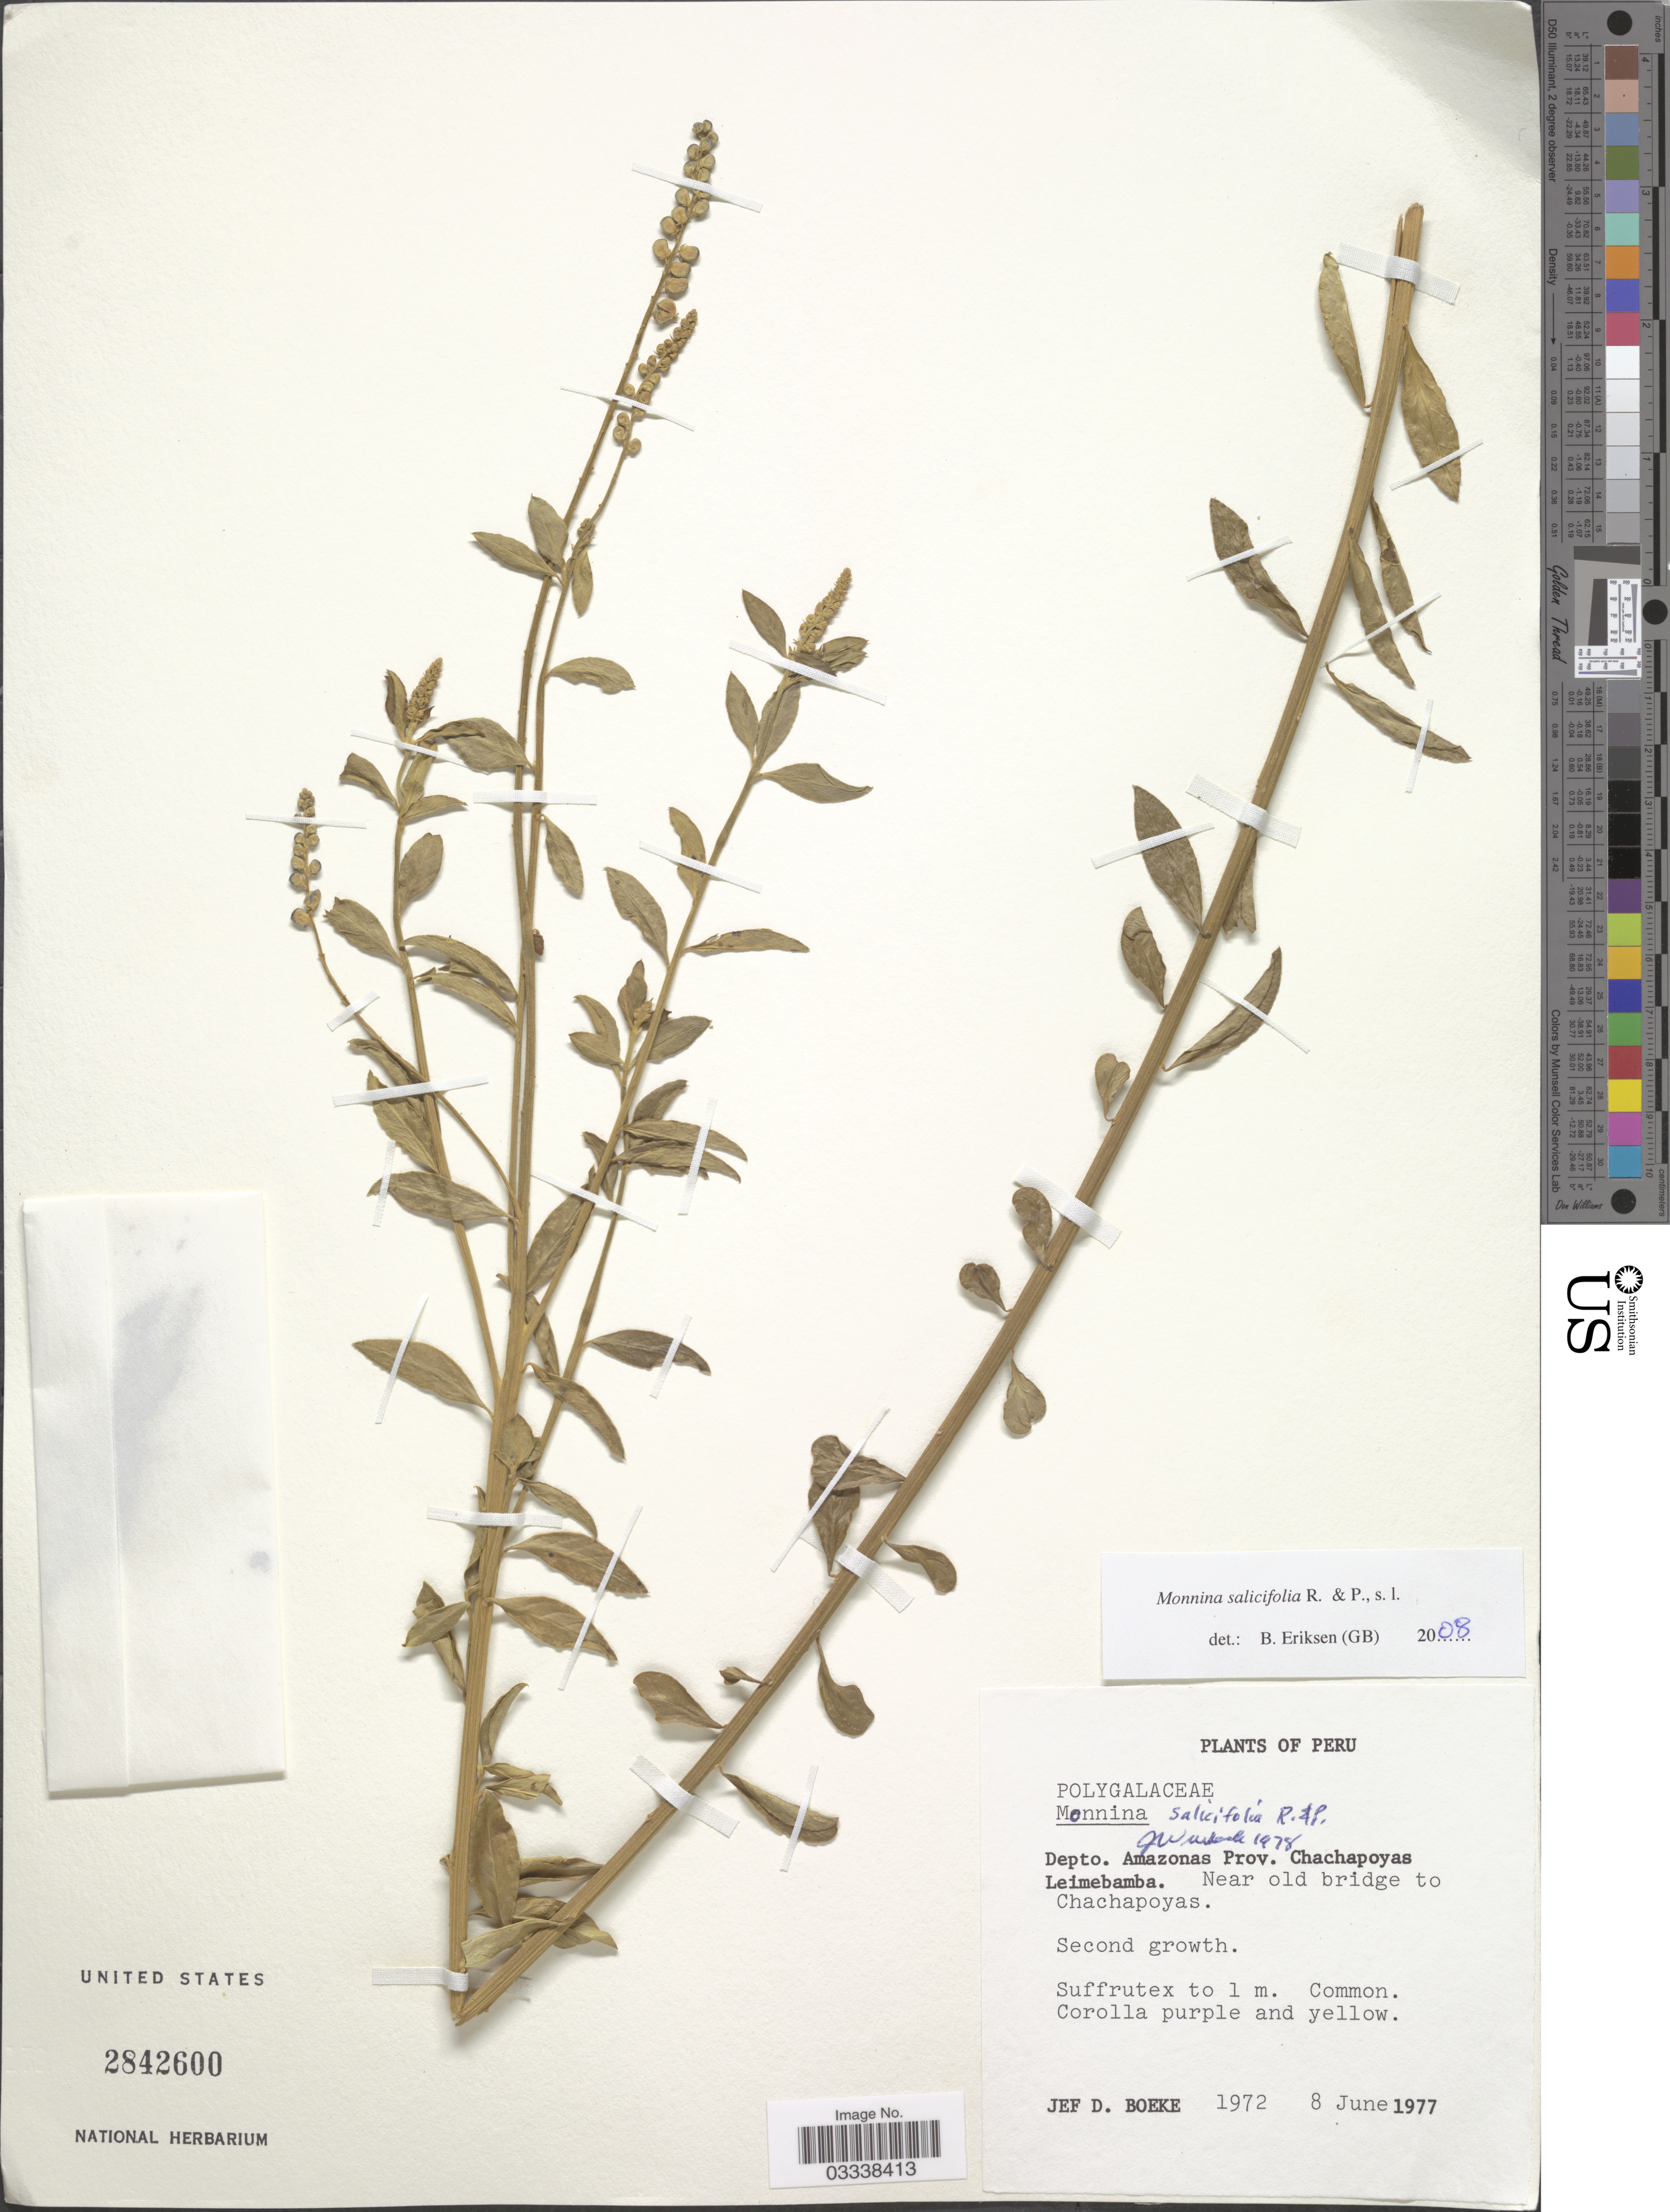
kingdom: Plantae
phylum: Tracheophyta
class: Magnoliopsida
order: Fabales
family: Polygalaceae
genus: Monnina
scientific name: Monnina salicifolia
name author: Ruiz & Pav.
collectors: J. Boeke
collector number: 1972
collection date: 1977-06-08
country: Peru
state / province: Amazonas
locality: Depto. Amazonas, Prov. Chachapoyas. Leimebamba. Near old bridge to Chachapoyas.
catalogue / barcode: US 2842600